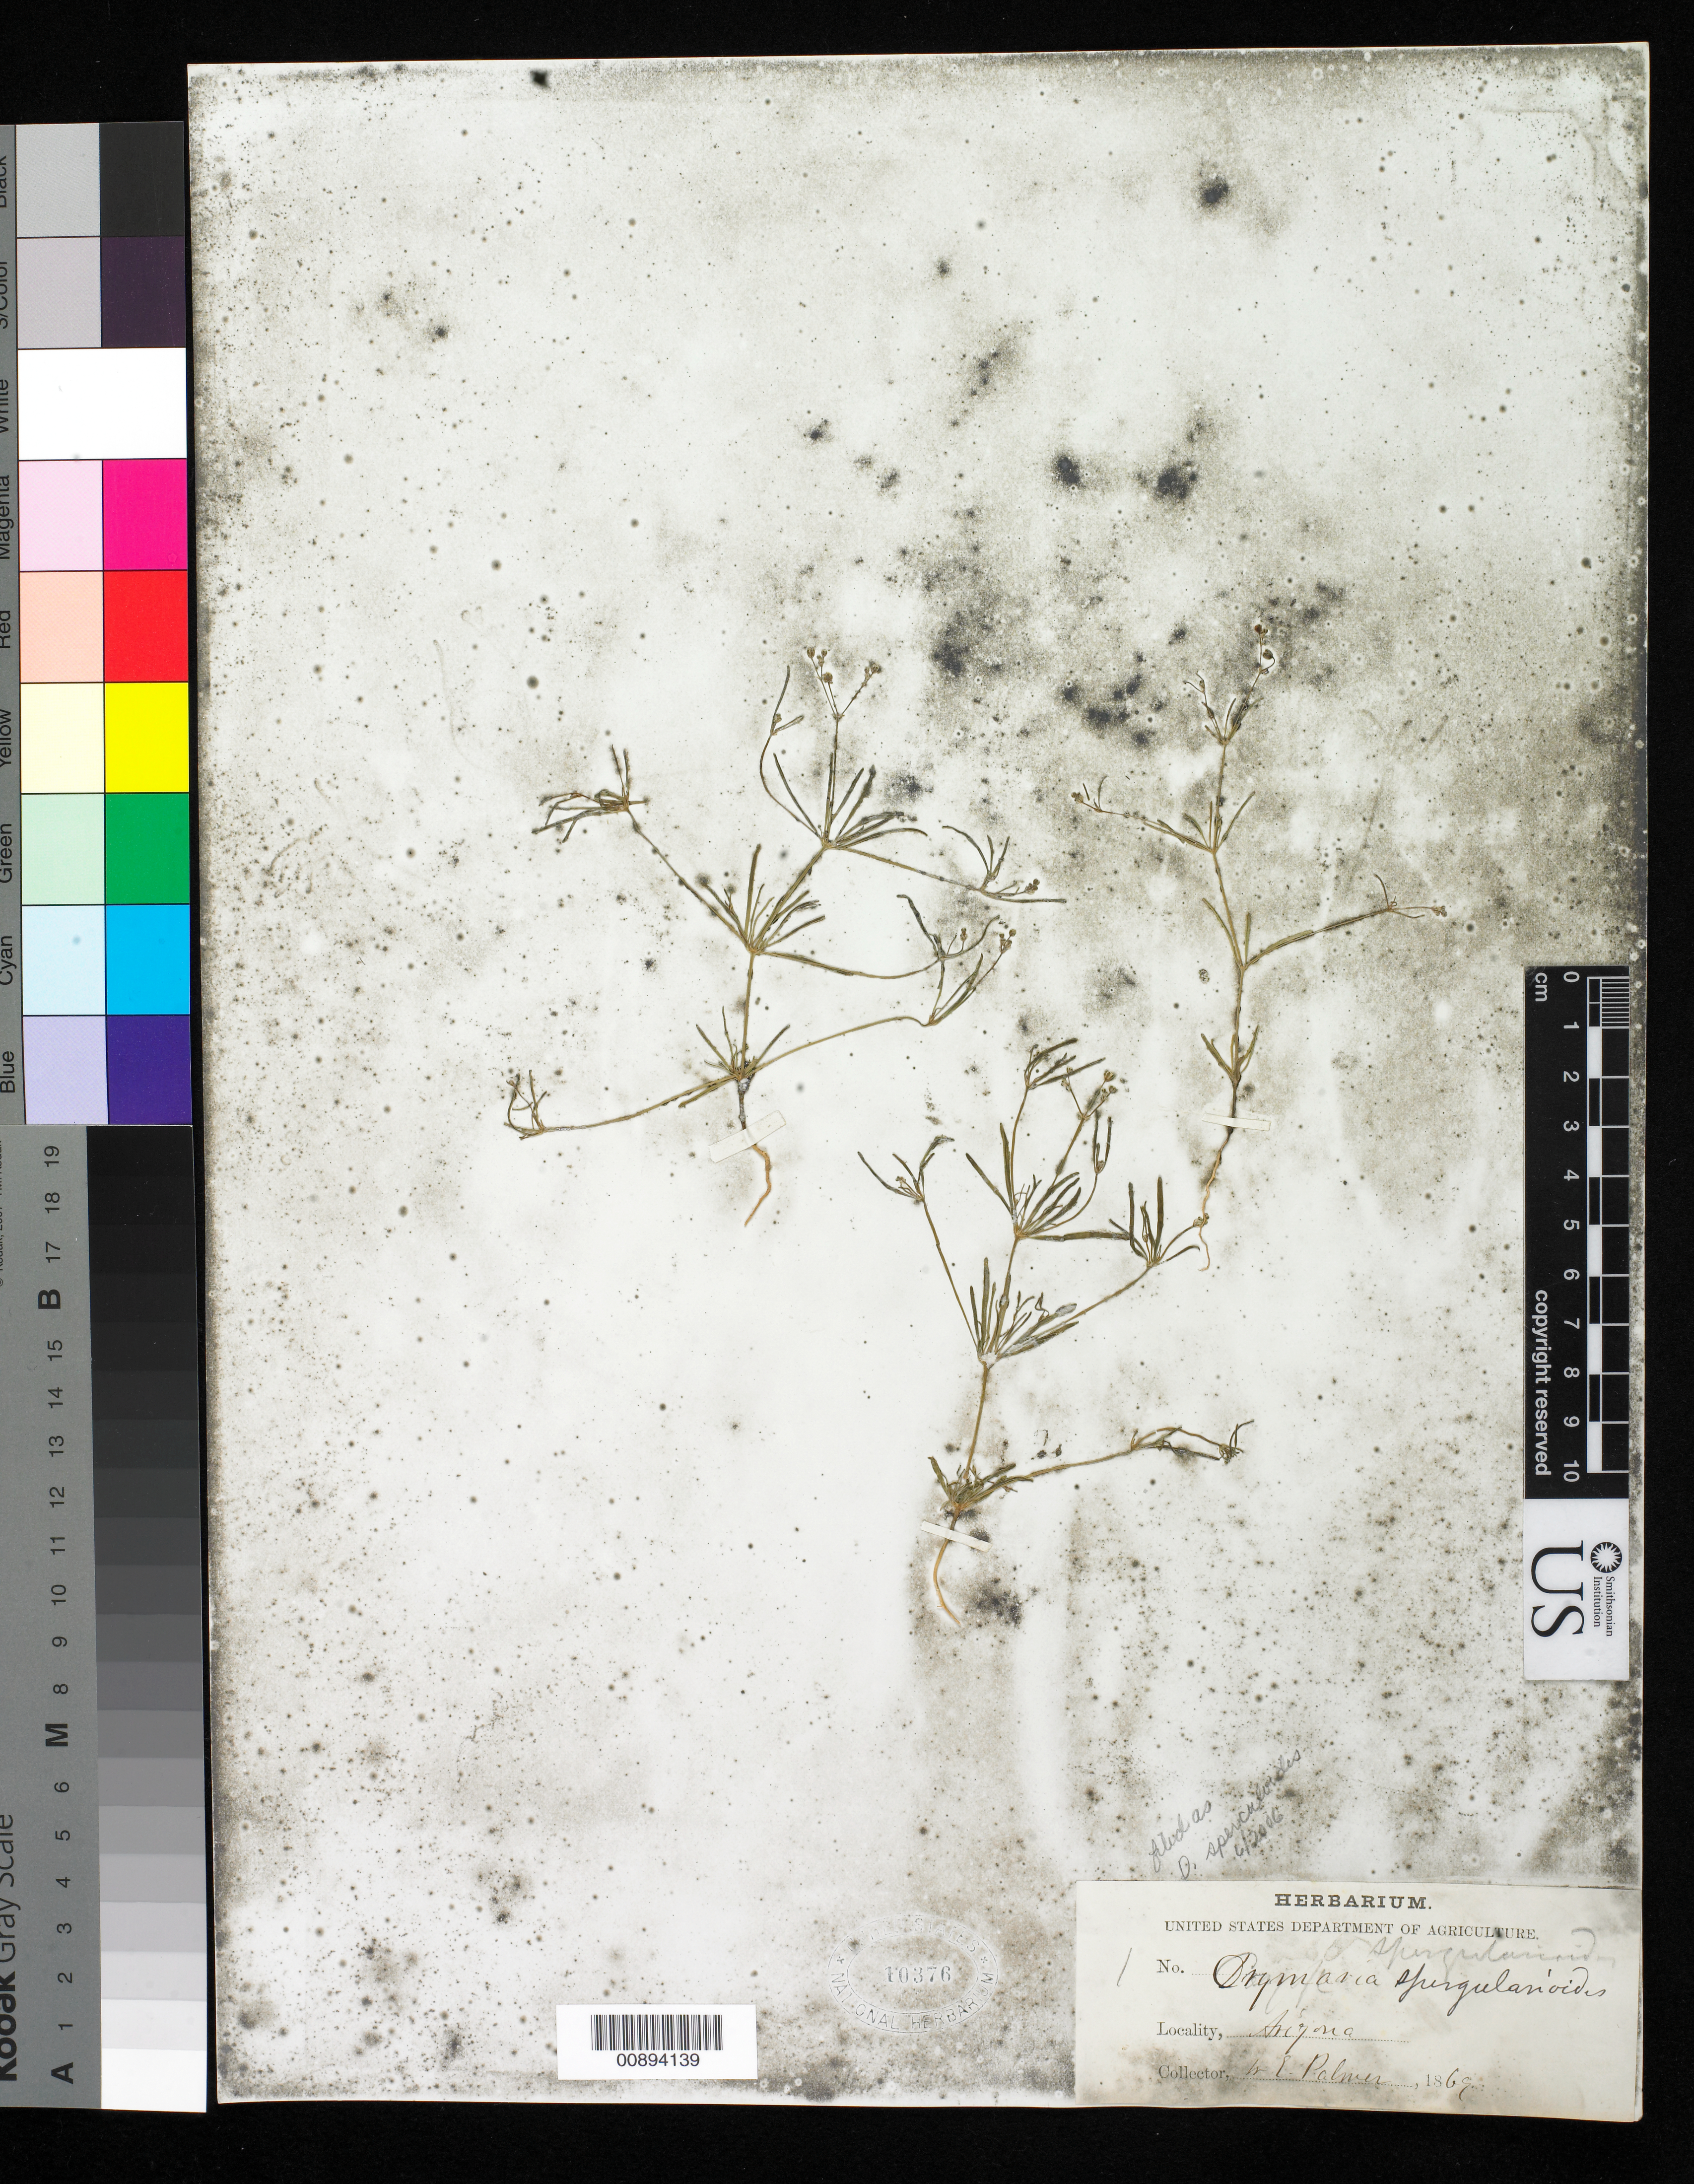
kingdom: Plantae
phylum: Tracheophyta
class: Magnoliopsida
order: Caryophyllales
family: Caryophyllaceae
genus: Drymaria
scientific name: Drymaria sperguloides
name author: A. Gray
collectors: E. Palmer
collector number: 1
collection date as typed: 1869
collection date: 1869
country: United States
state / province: Arizona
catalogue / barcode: US 10376